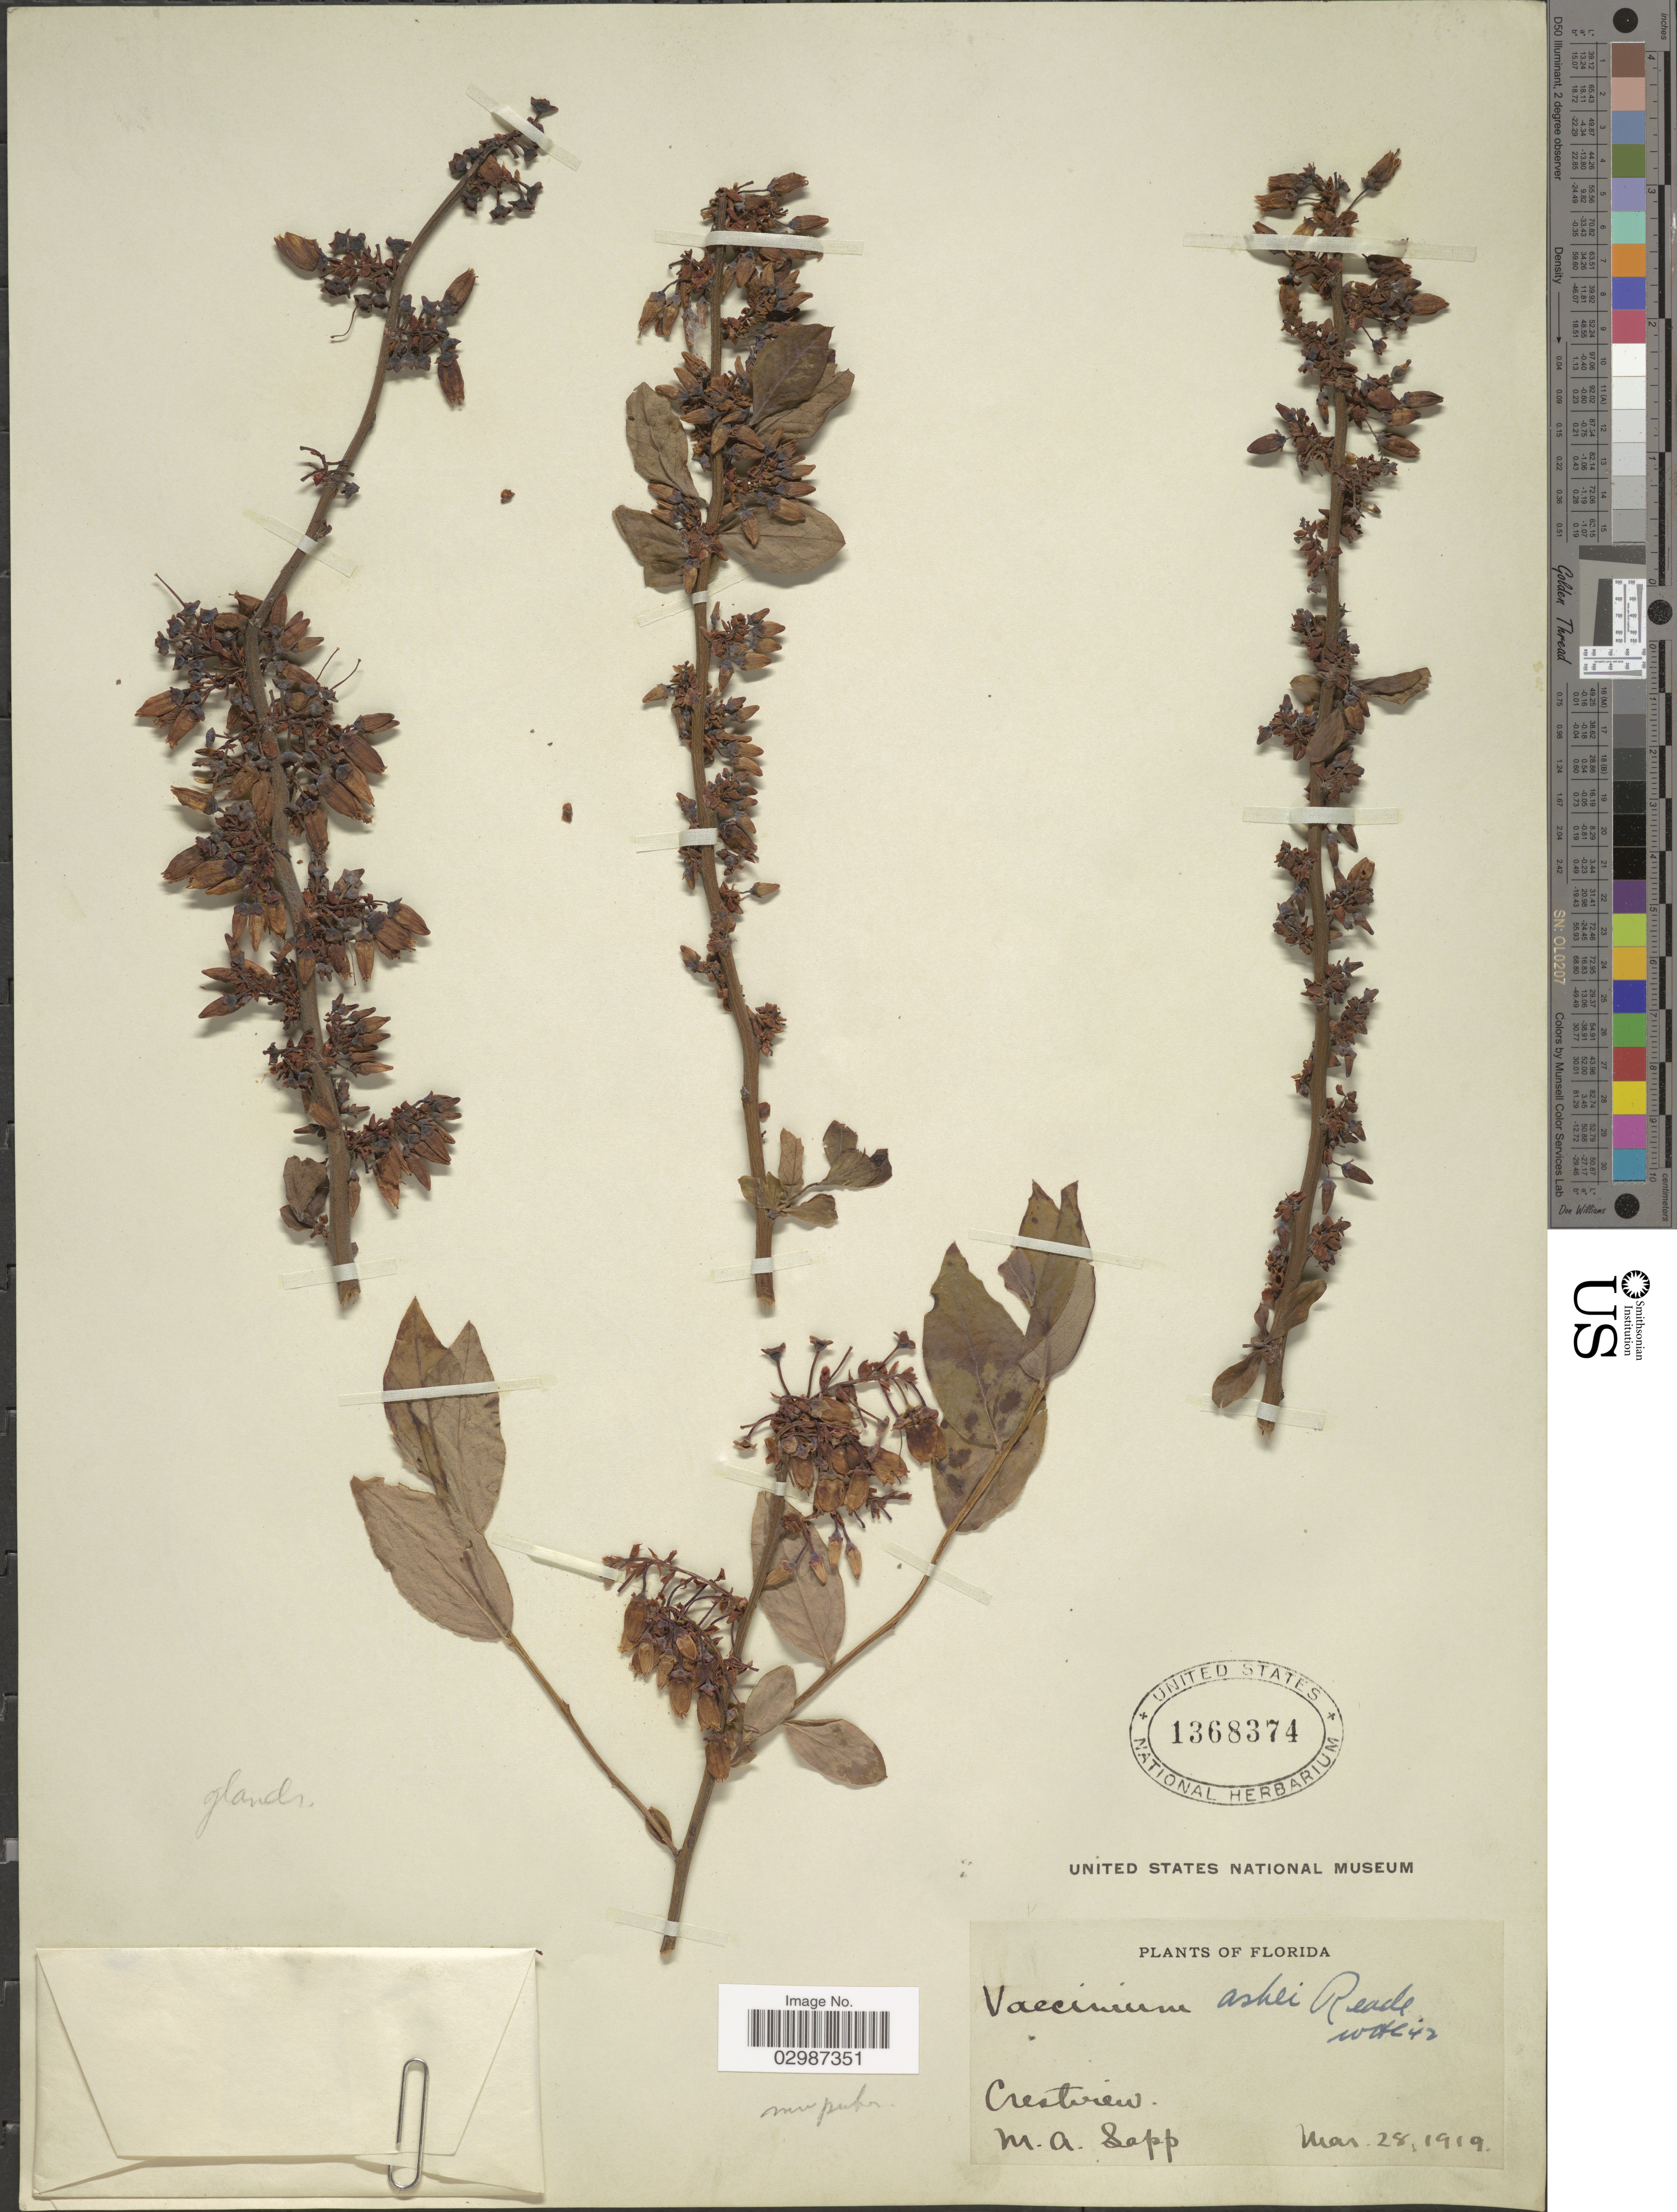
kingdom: Plantae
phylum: Tracheophyta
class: Magnoliopsida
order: Ericales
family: Ericaceae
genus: Vaccinium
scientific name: Vaccinium ashei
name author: J.M. Reade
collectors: M. Sapp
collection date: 1919-03-28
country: United States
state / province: Florida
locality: Crestview.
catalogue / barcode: US 1368374